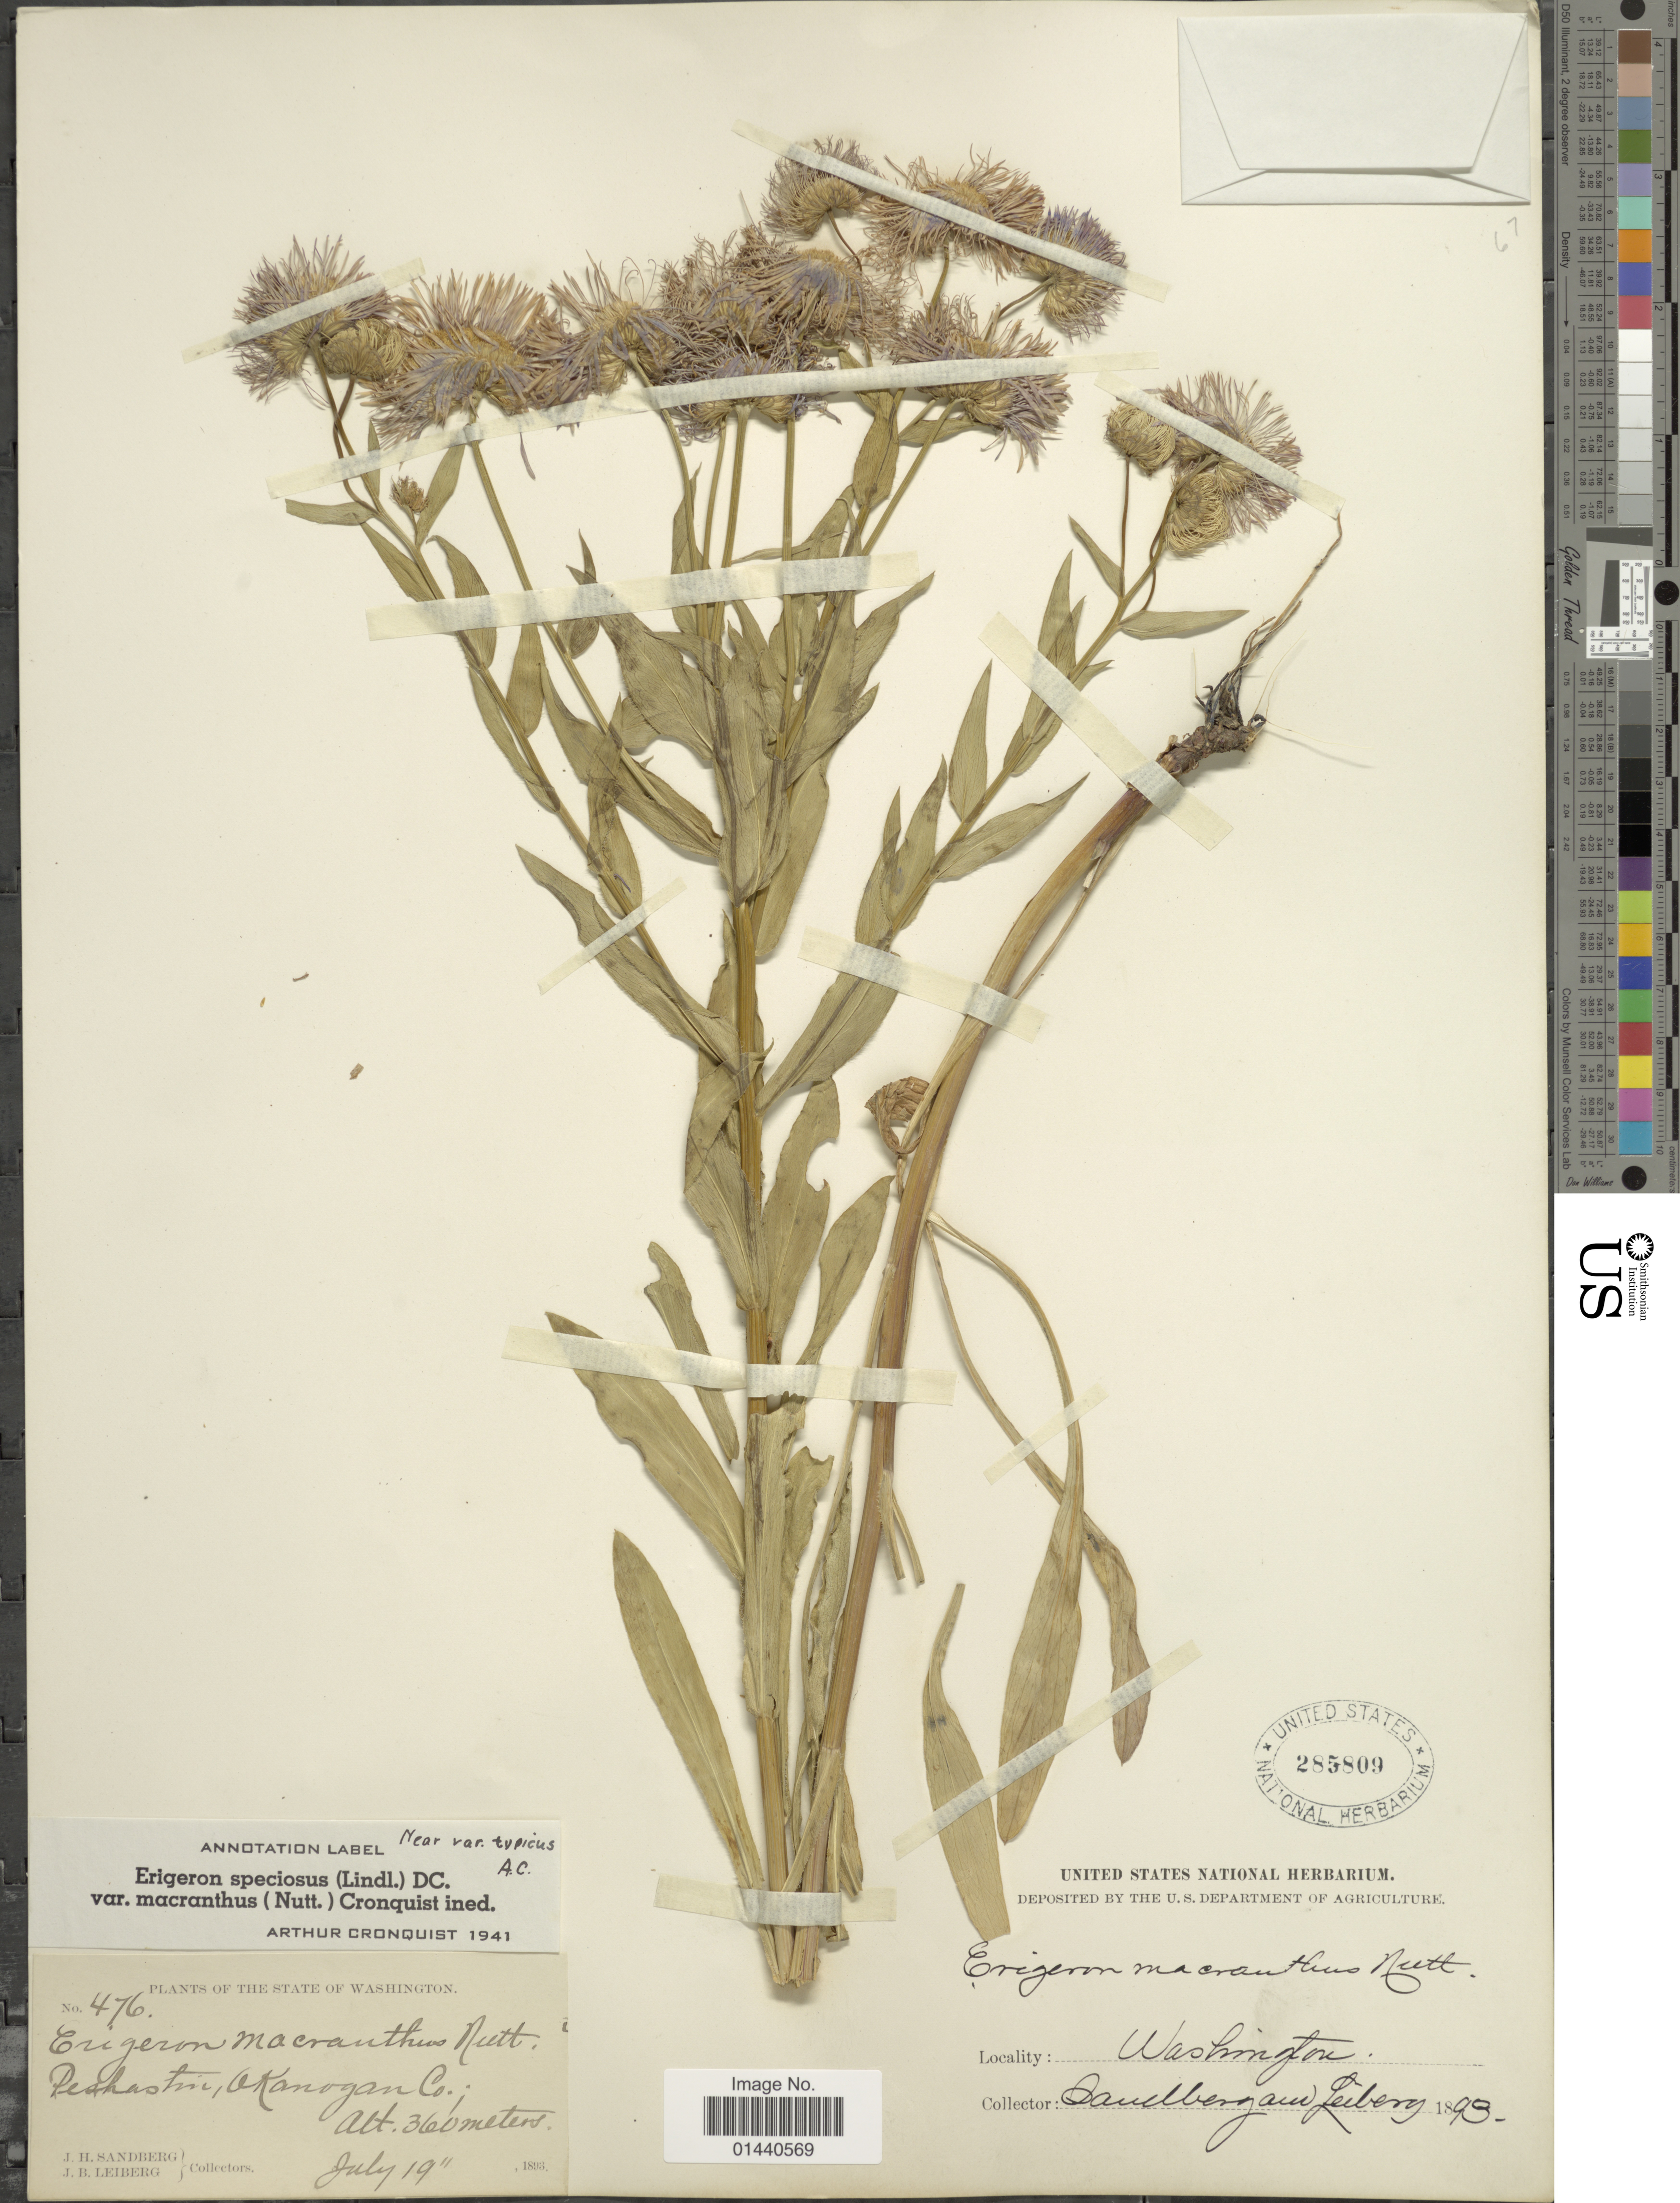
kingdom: Plantae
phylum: Tracheophyta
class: Magnoliopsida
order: Asterales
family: Asteraceae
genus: Erigeron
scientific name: Erigeron speciosus var. macranthus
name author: (Nutt.) Cronq.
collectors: J. H. Sandberg & J. B. Leiberg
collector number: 476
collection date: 1893-07-19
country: United States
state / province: Washington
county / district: Chelan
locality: Peshastin, Okanogan Co.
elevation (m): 360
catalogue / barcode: US 285809